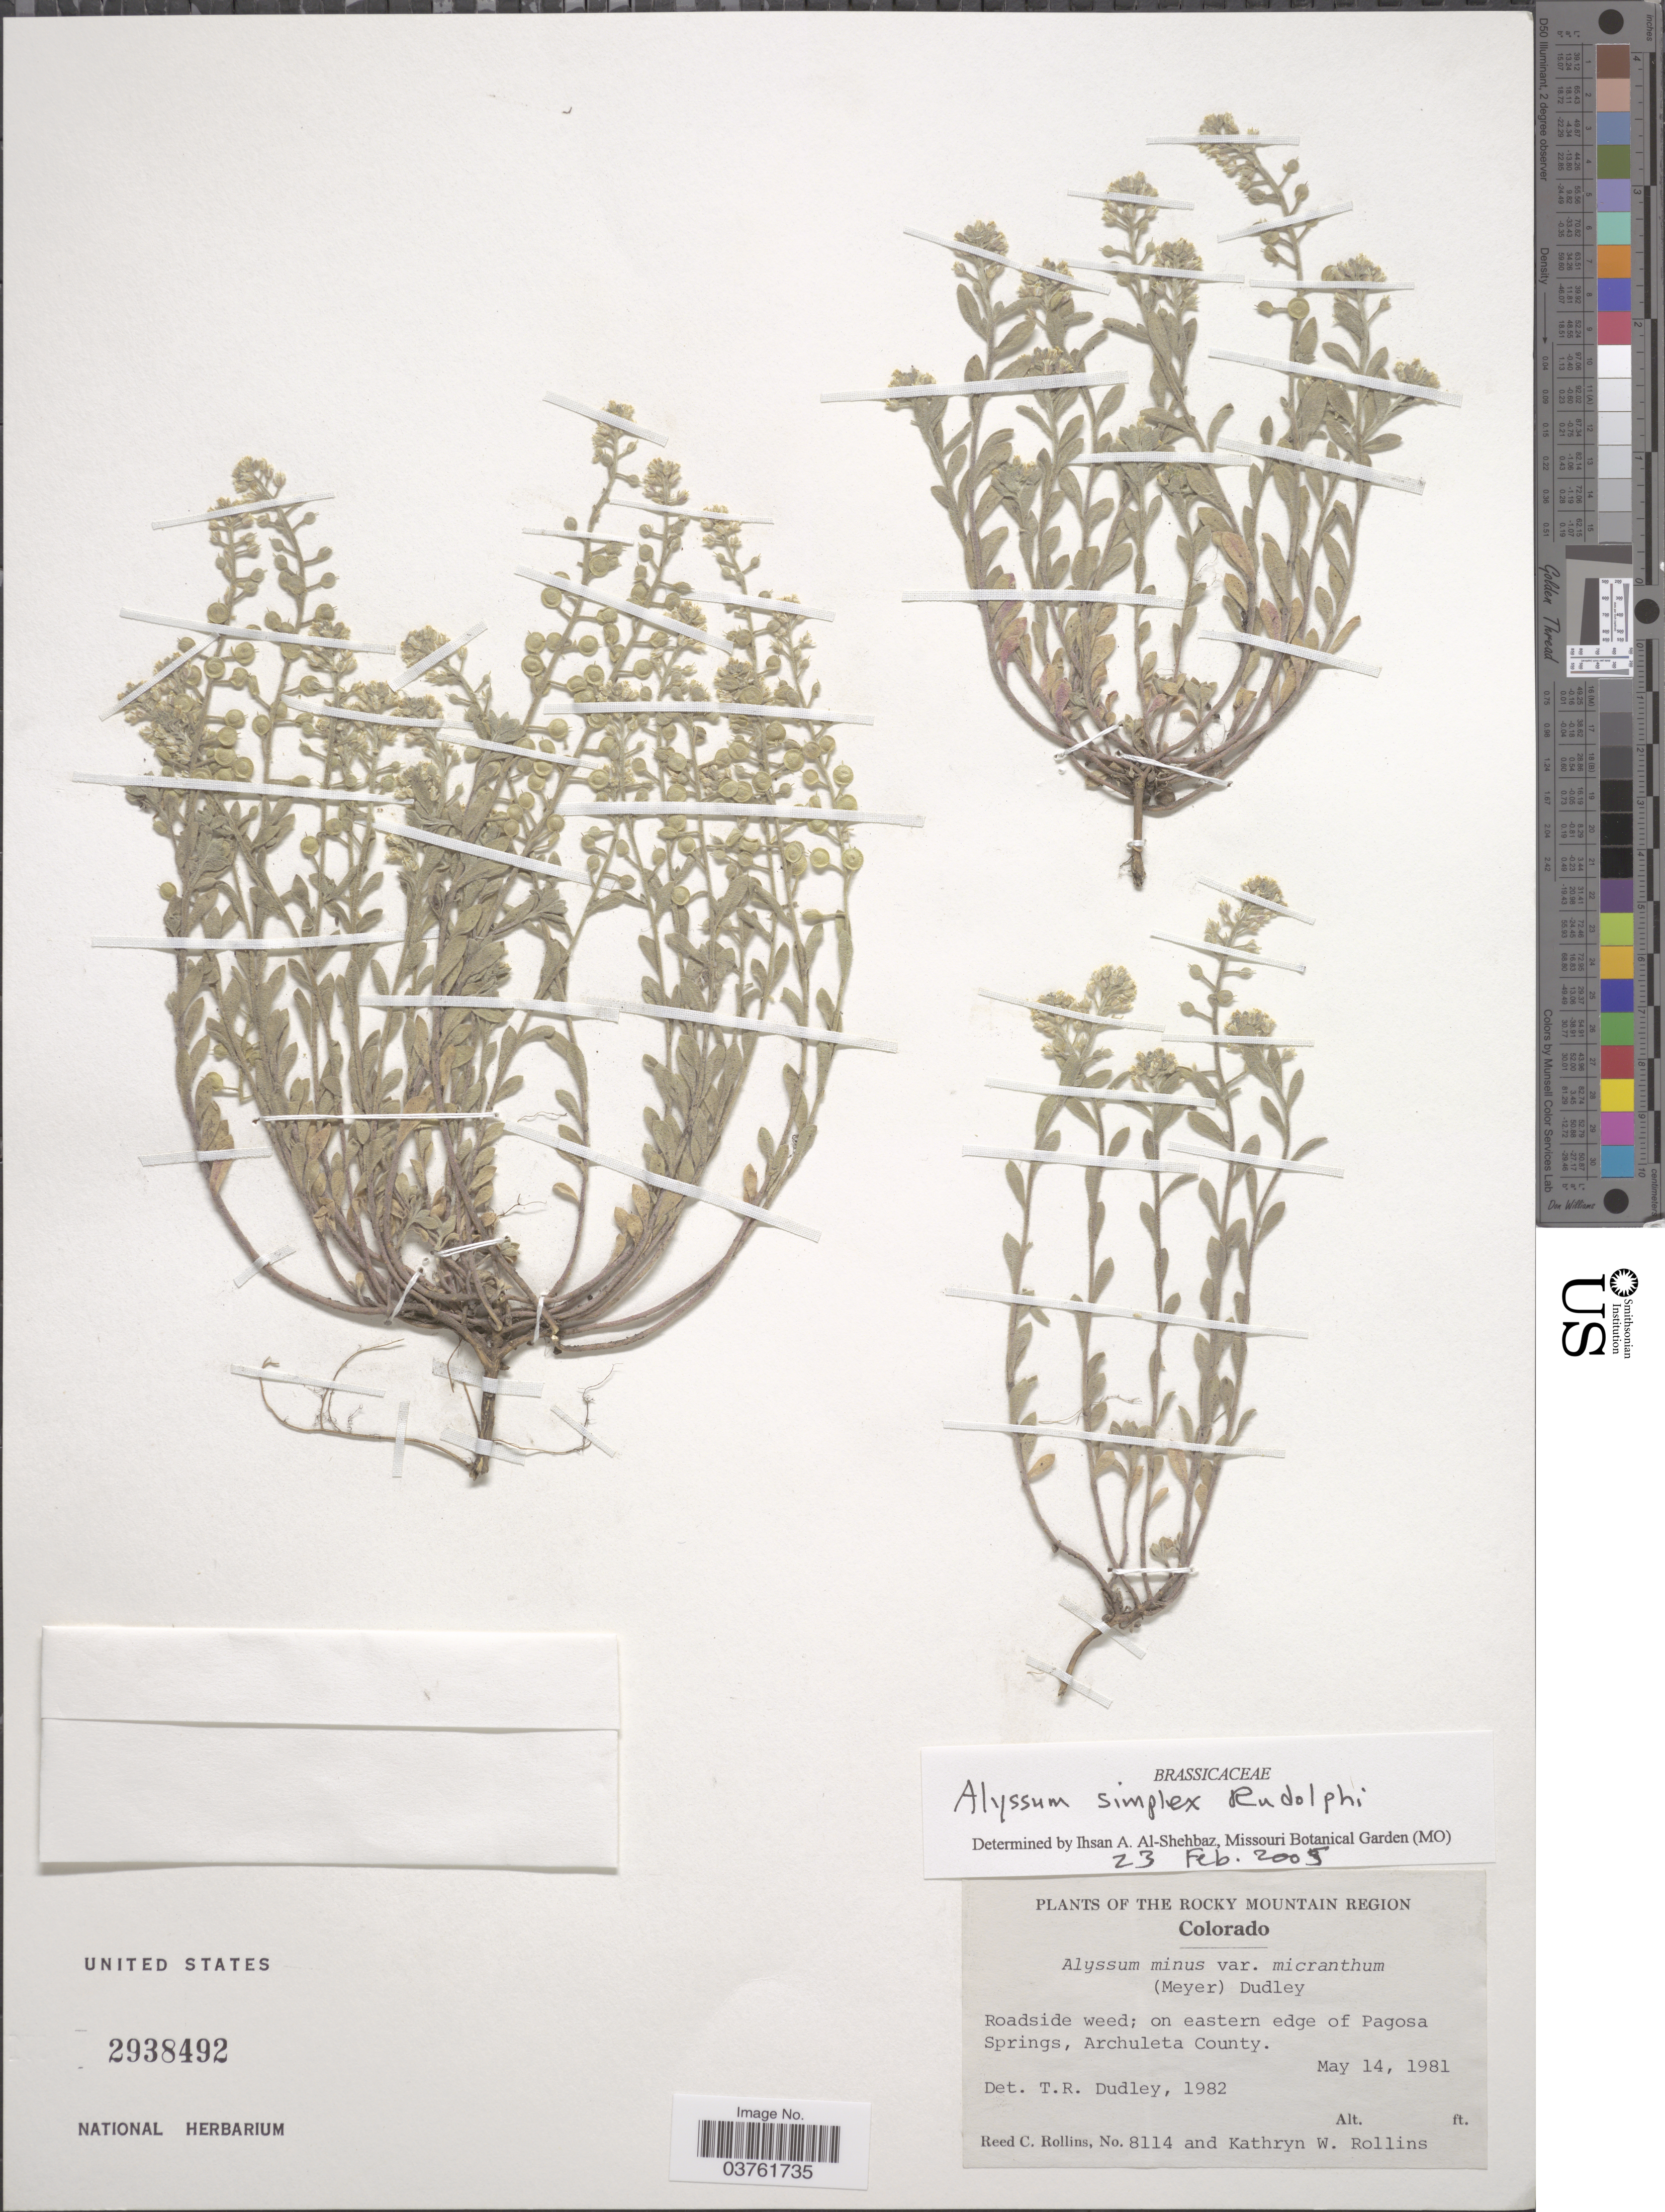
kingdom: Plantae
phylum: Tracheophyta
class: Magnoliopsida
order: Brassicales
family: Brassicaceae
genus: Alyssum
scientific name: Alyssum simplex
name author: Rudolphi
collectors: R. C. Rollins & K. W. Rollins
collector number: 8114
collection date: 1981-05-14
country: United States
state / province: Colorado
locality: The Rocky Mountain Region. On eastern edge of Pagosa Springs, Archuleta County.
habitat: roadside weed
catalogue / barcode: US 2938492